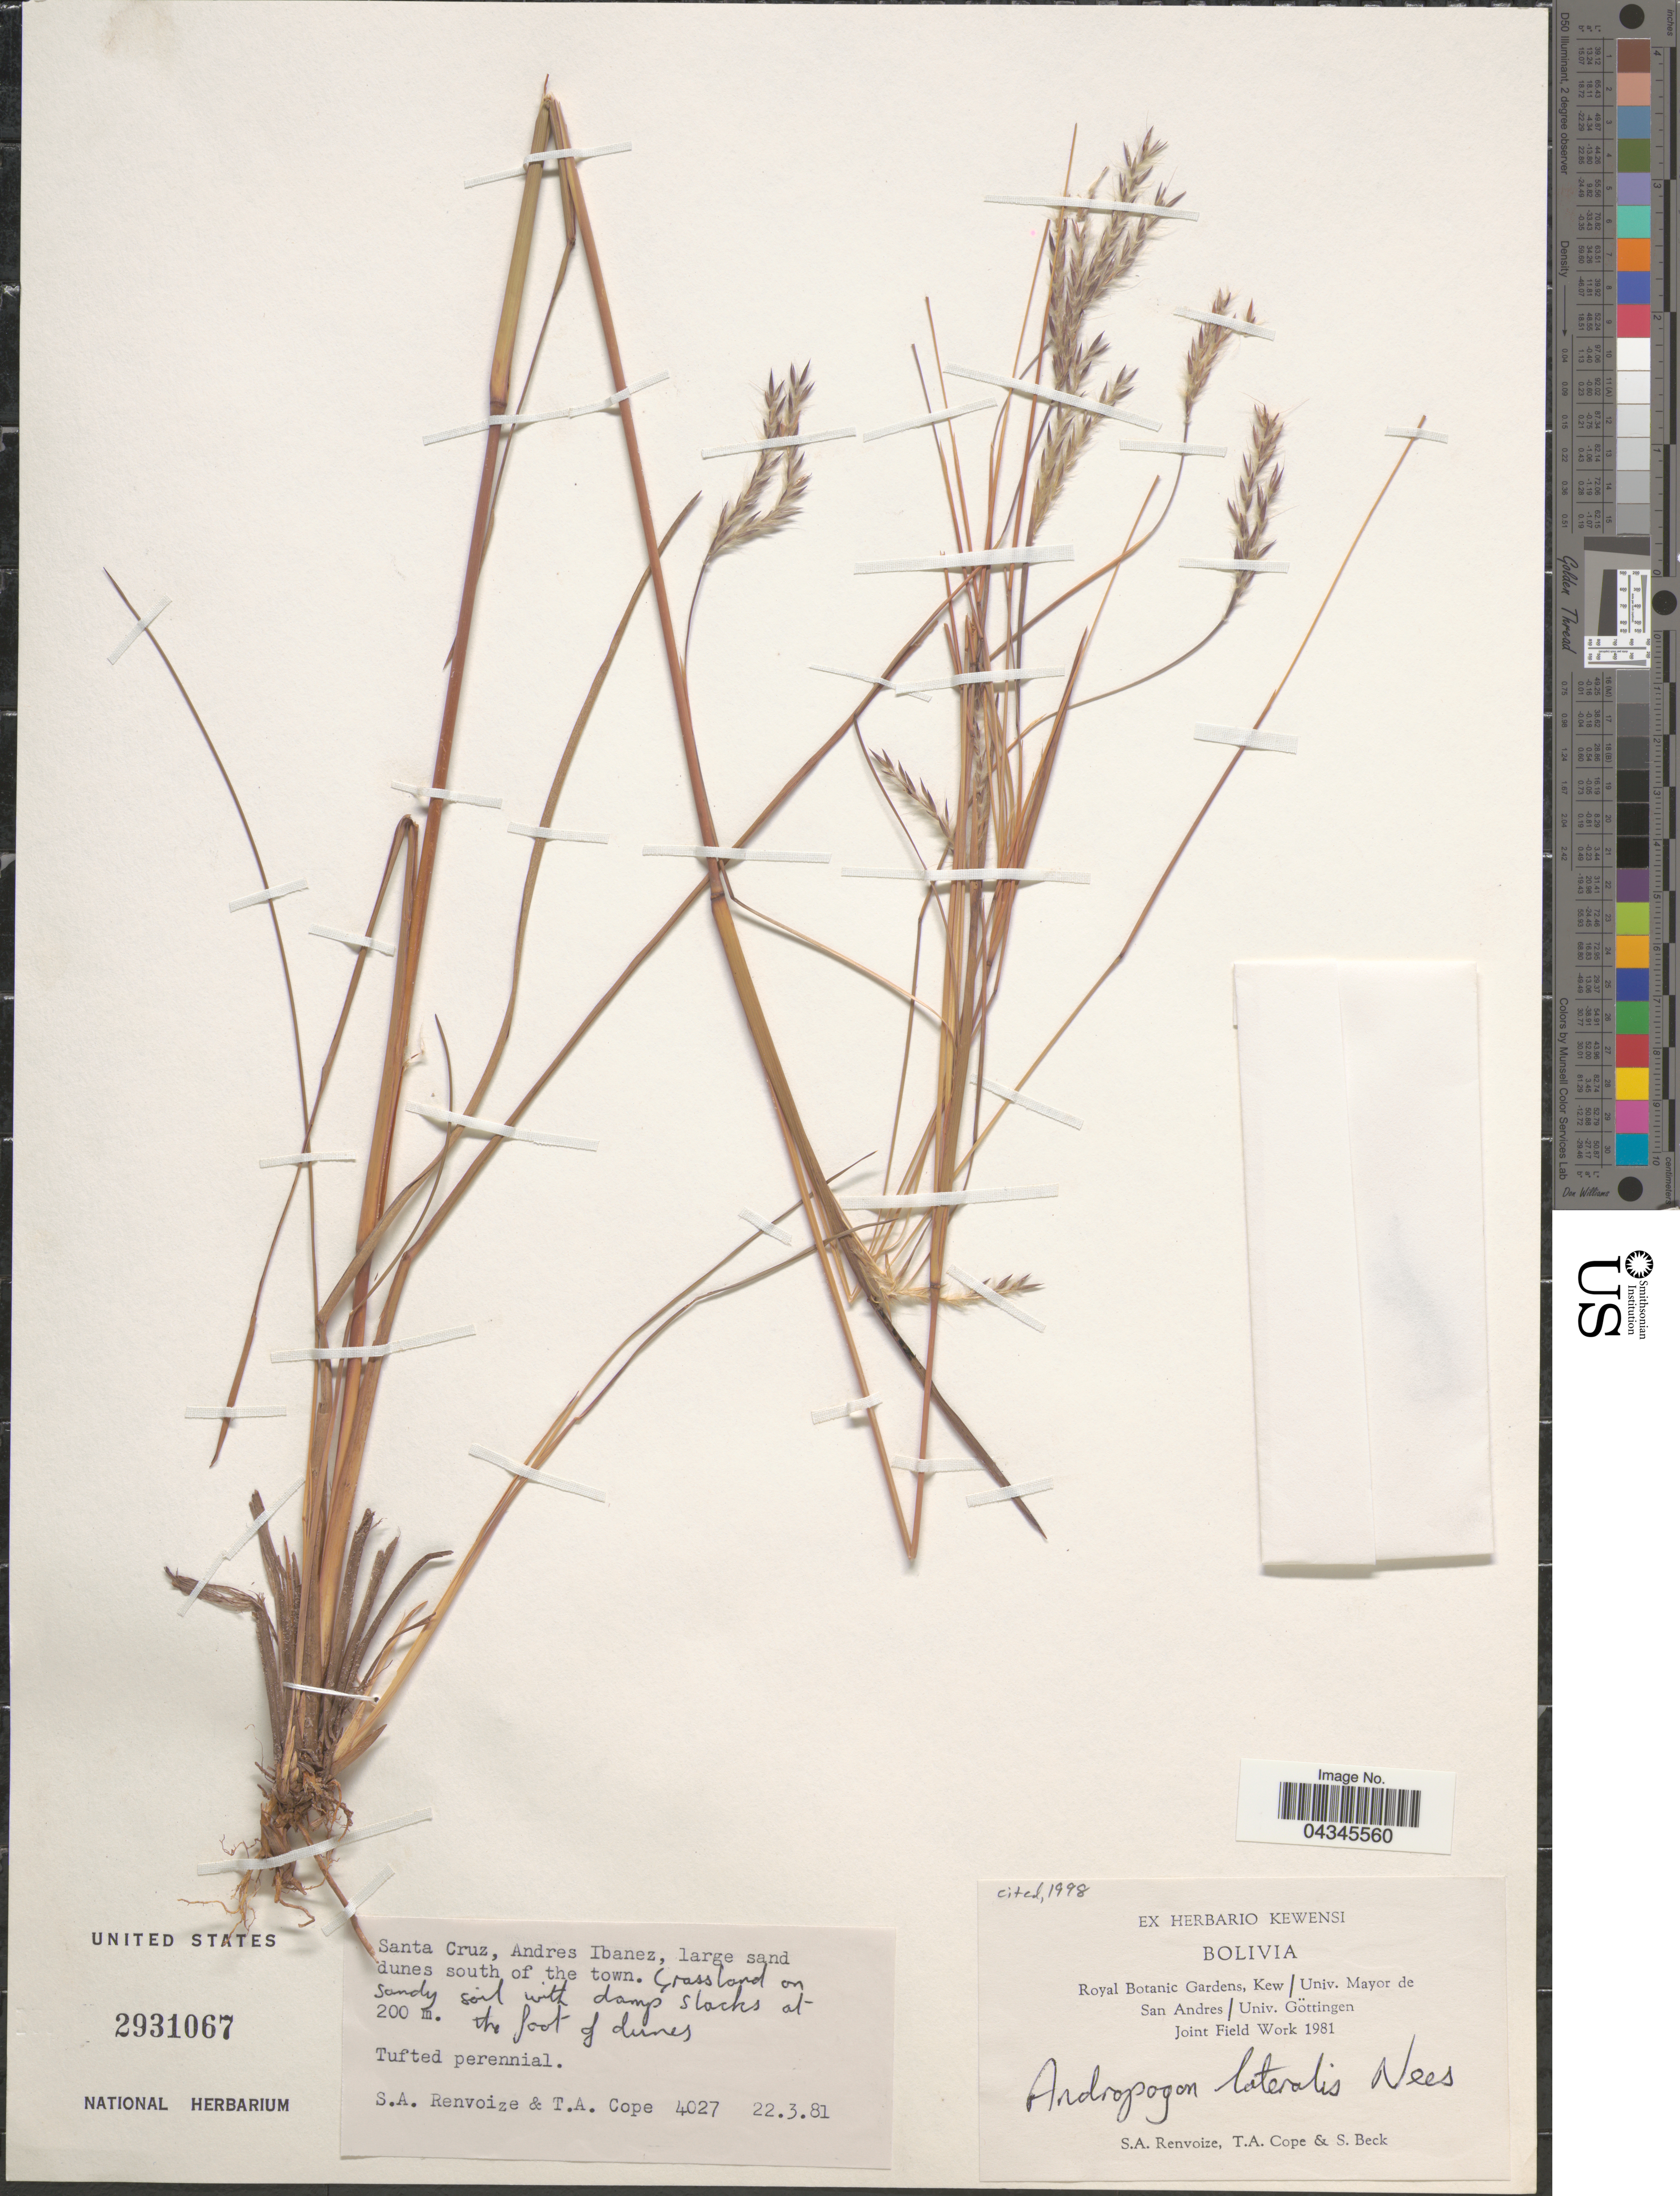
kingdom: Plantae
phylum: Tracheophyta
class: Liliopsida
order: Poales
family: Poaceae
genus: Andropogon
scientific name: Andropogon lateralis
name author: Nees in Mart.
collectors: S. A. Renvoize, T. A. Cope & S. G. Beck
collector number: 4027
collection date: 1981-03-22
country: Bolivia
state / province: Santa Cruz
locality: Royal Botanic Gardens, Kew/ Univ. Mayor de San Andres/ Univ. Göttingen Joint Field Work 1981. Santa Cruz Andres Ibanez, large sand dunes south of the town.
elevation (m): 200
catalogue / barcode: US 2931067